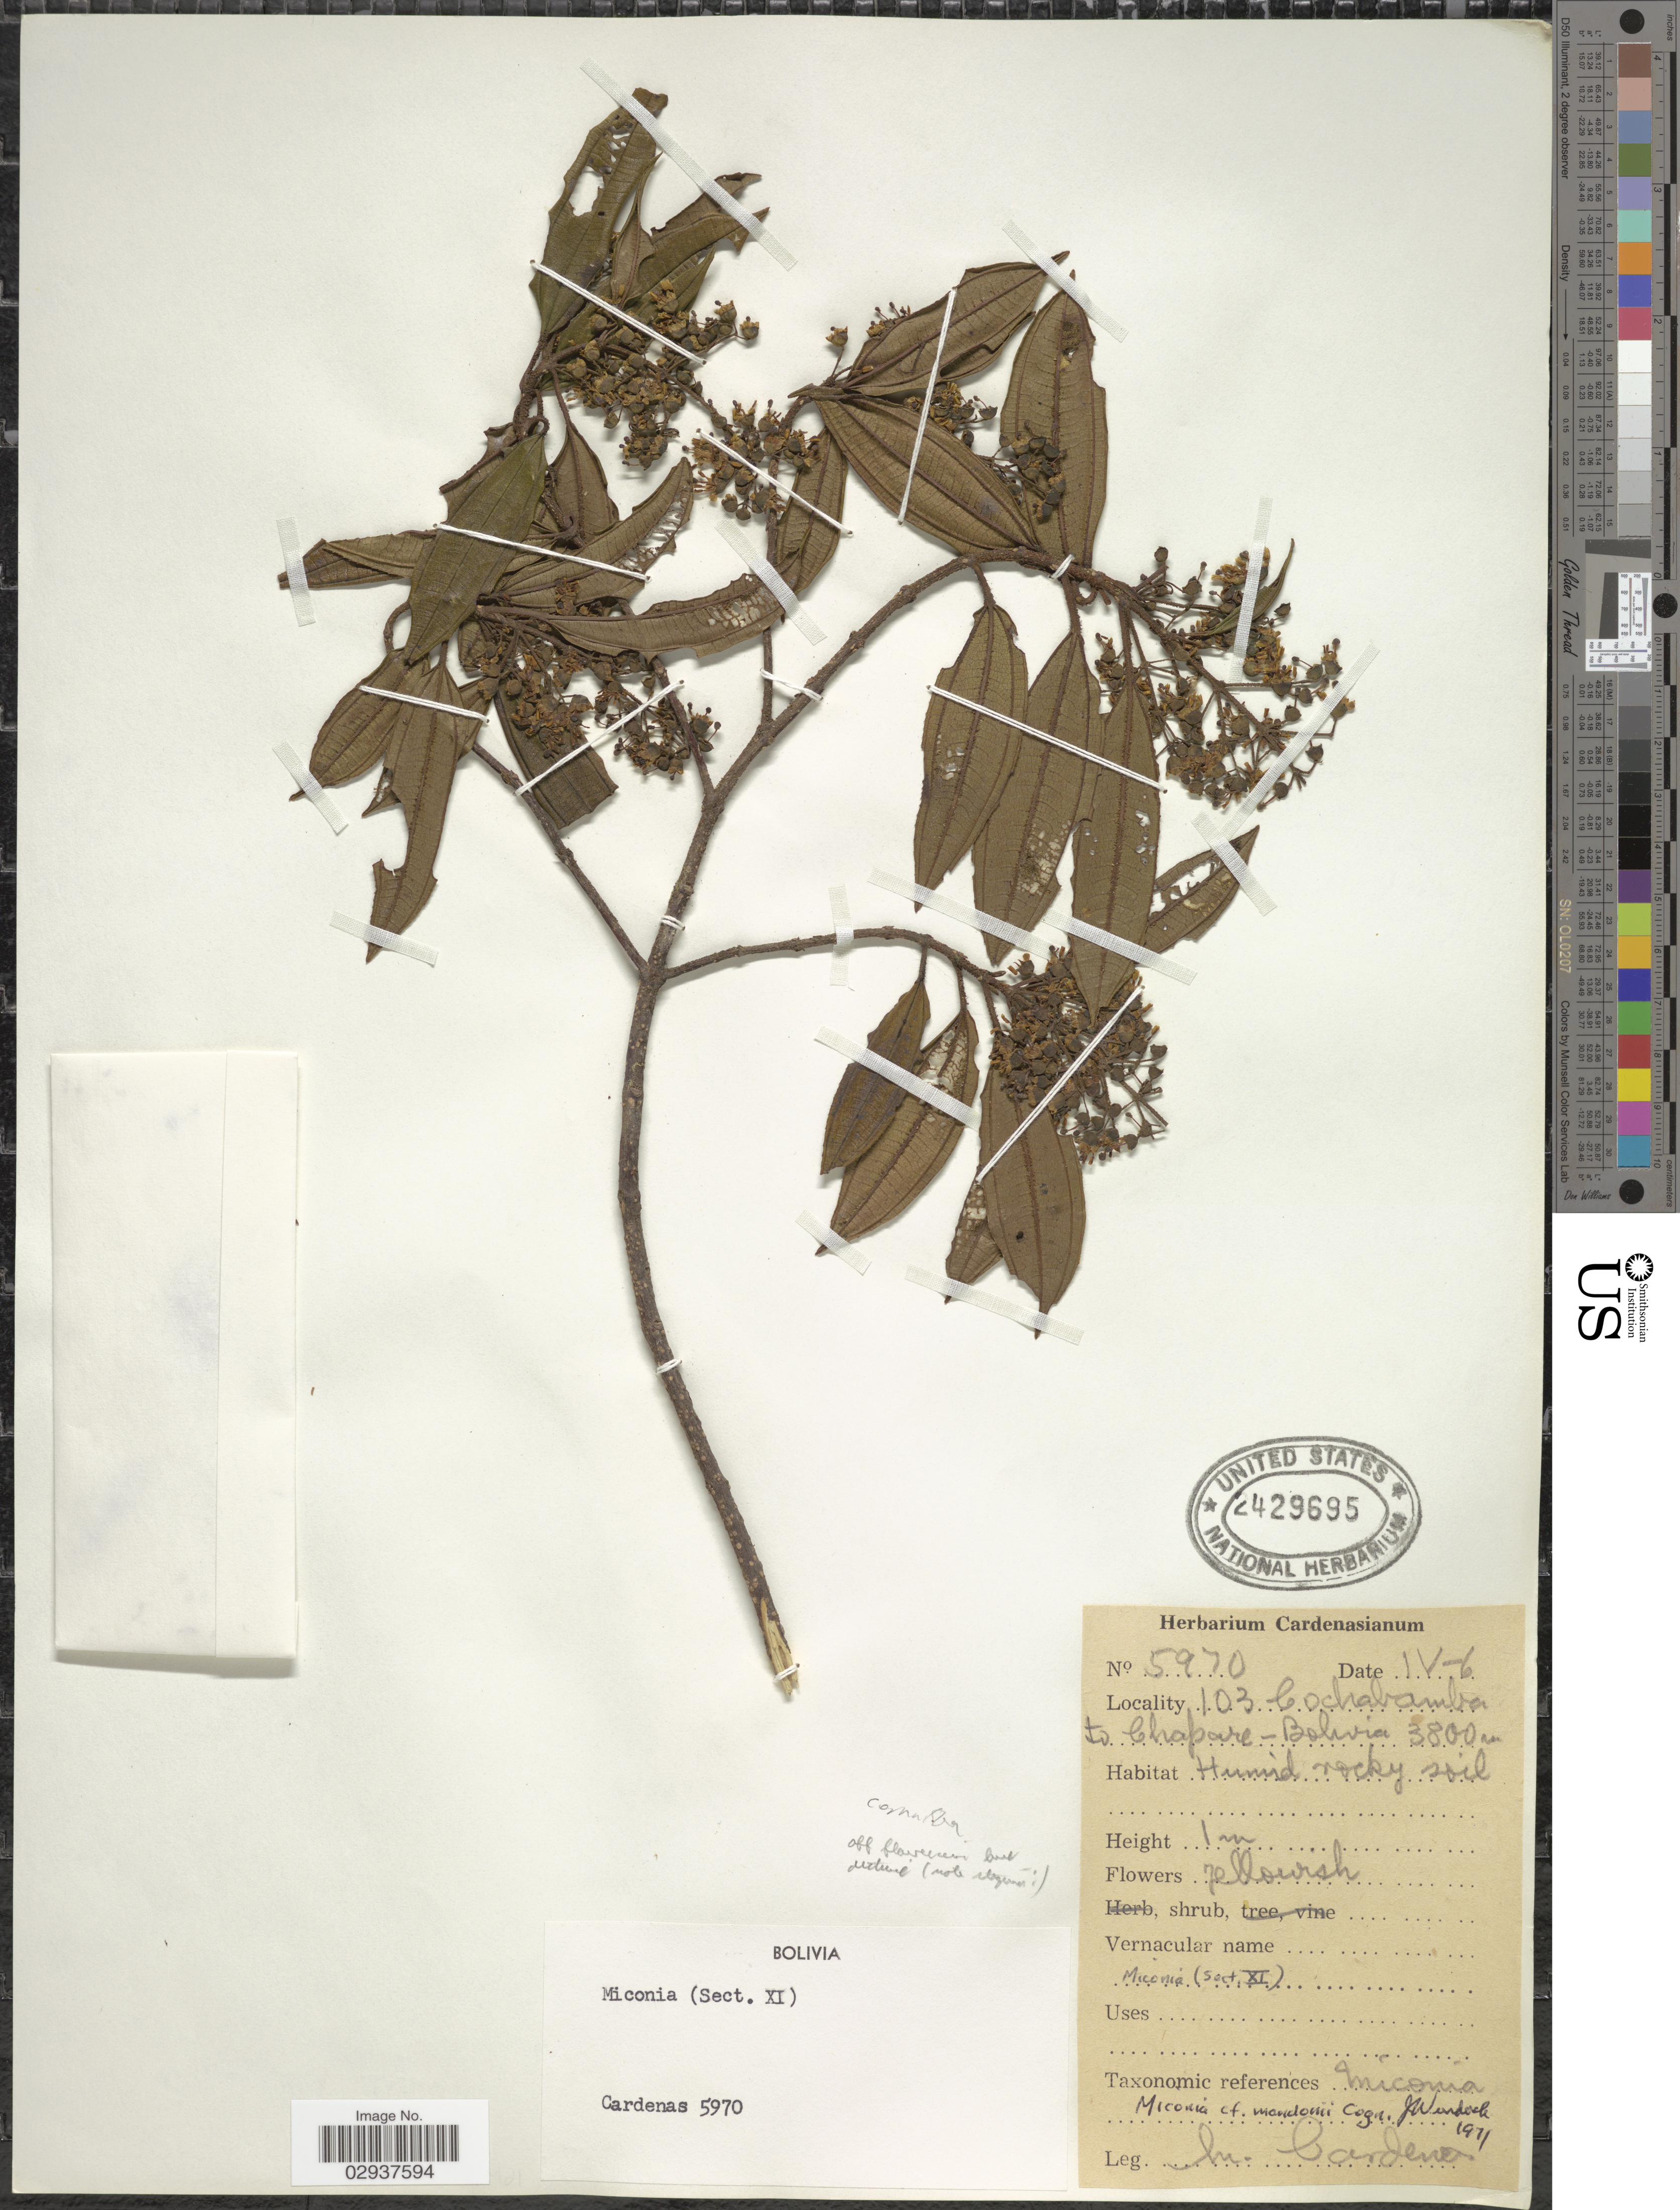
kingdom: Plantae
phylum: Tracheophyta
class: Magnoliopsida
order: Myrtales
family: Melastomataceae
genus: Miconia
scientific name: Miconia cernuiflora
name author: Jan.M. Burke & Michelang.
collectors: M. Cárdenas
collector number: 5970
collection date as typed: Transcribed d/m/y: /4/6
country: Bolivia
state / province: Cochabamba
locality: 103 Cochabamba to Chapare.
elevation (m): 3800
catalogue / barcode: US 2429695